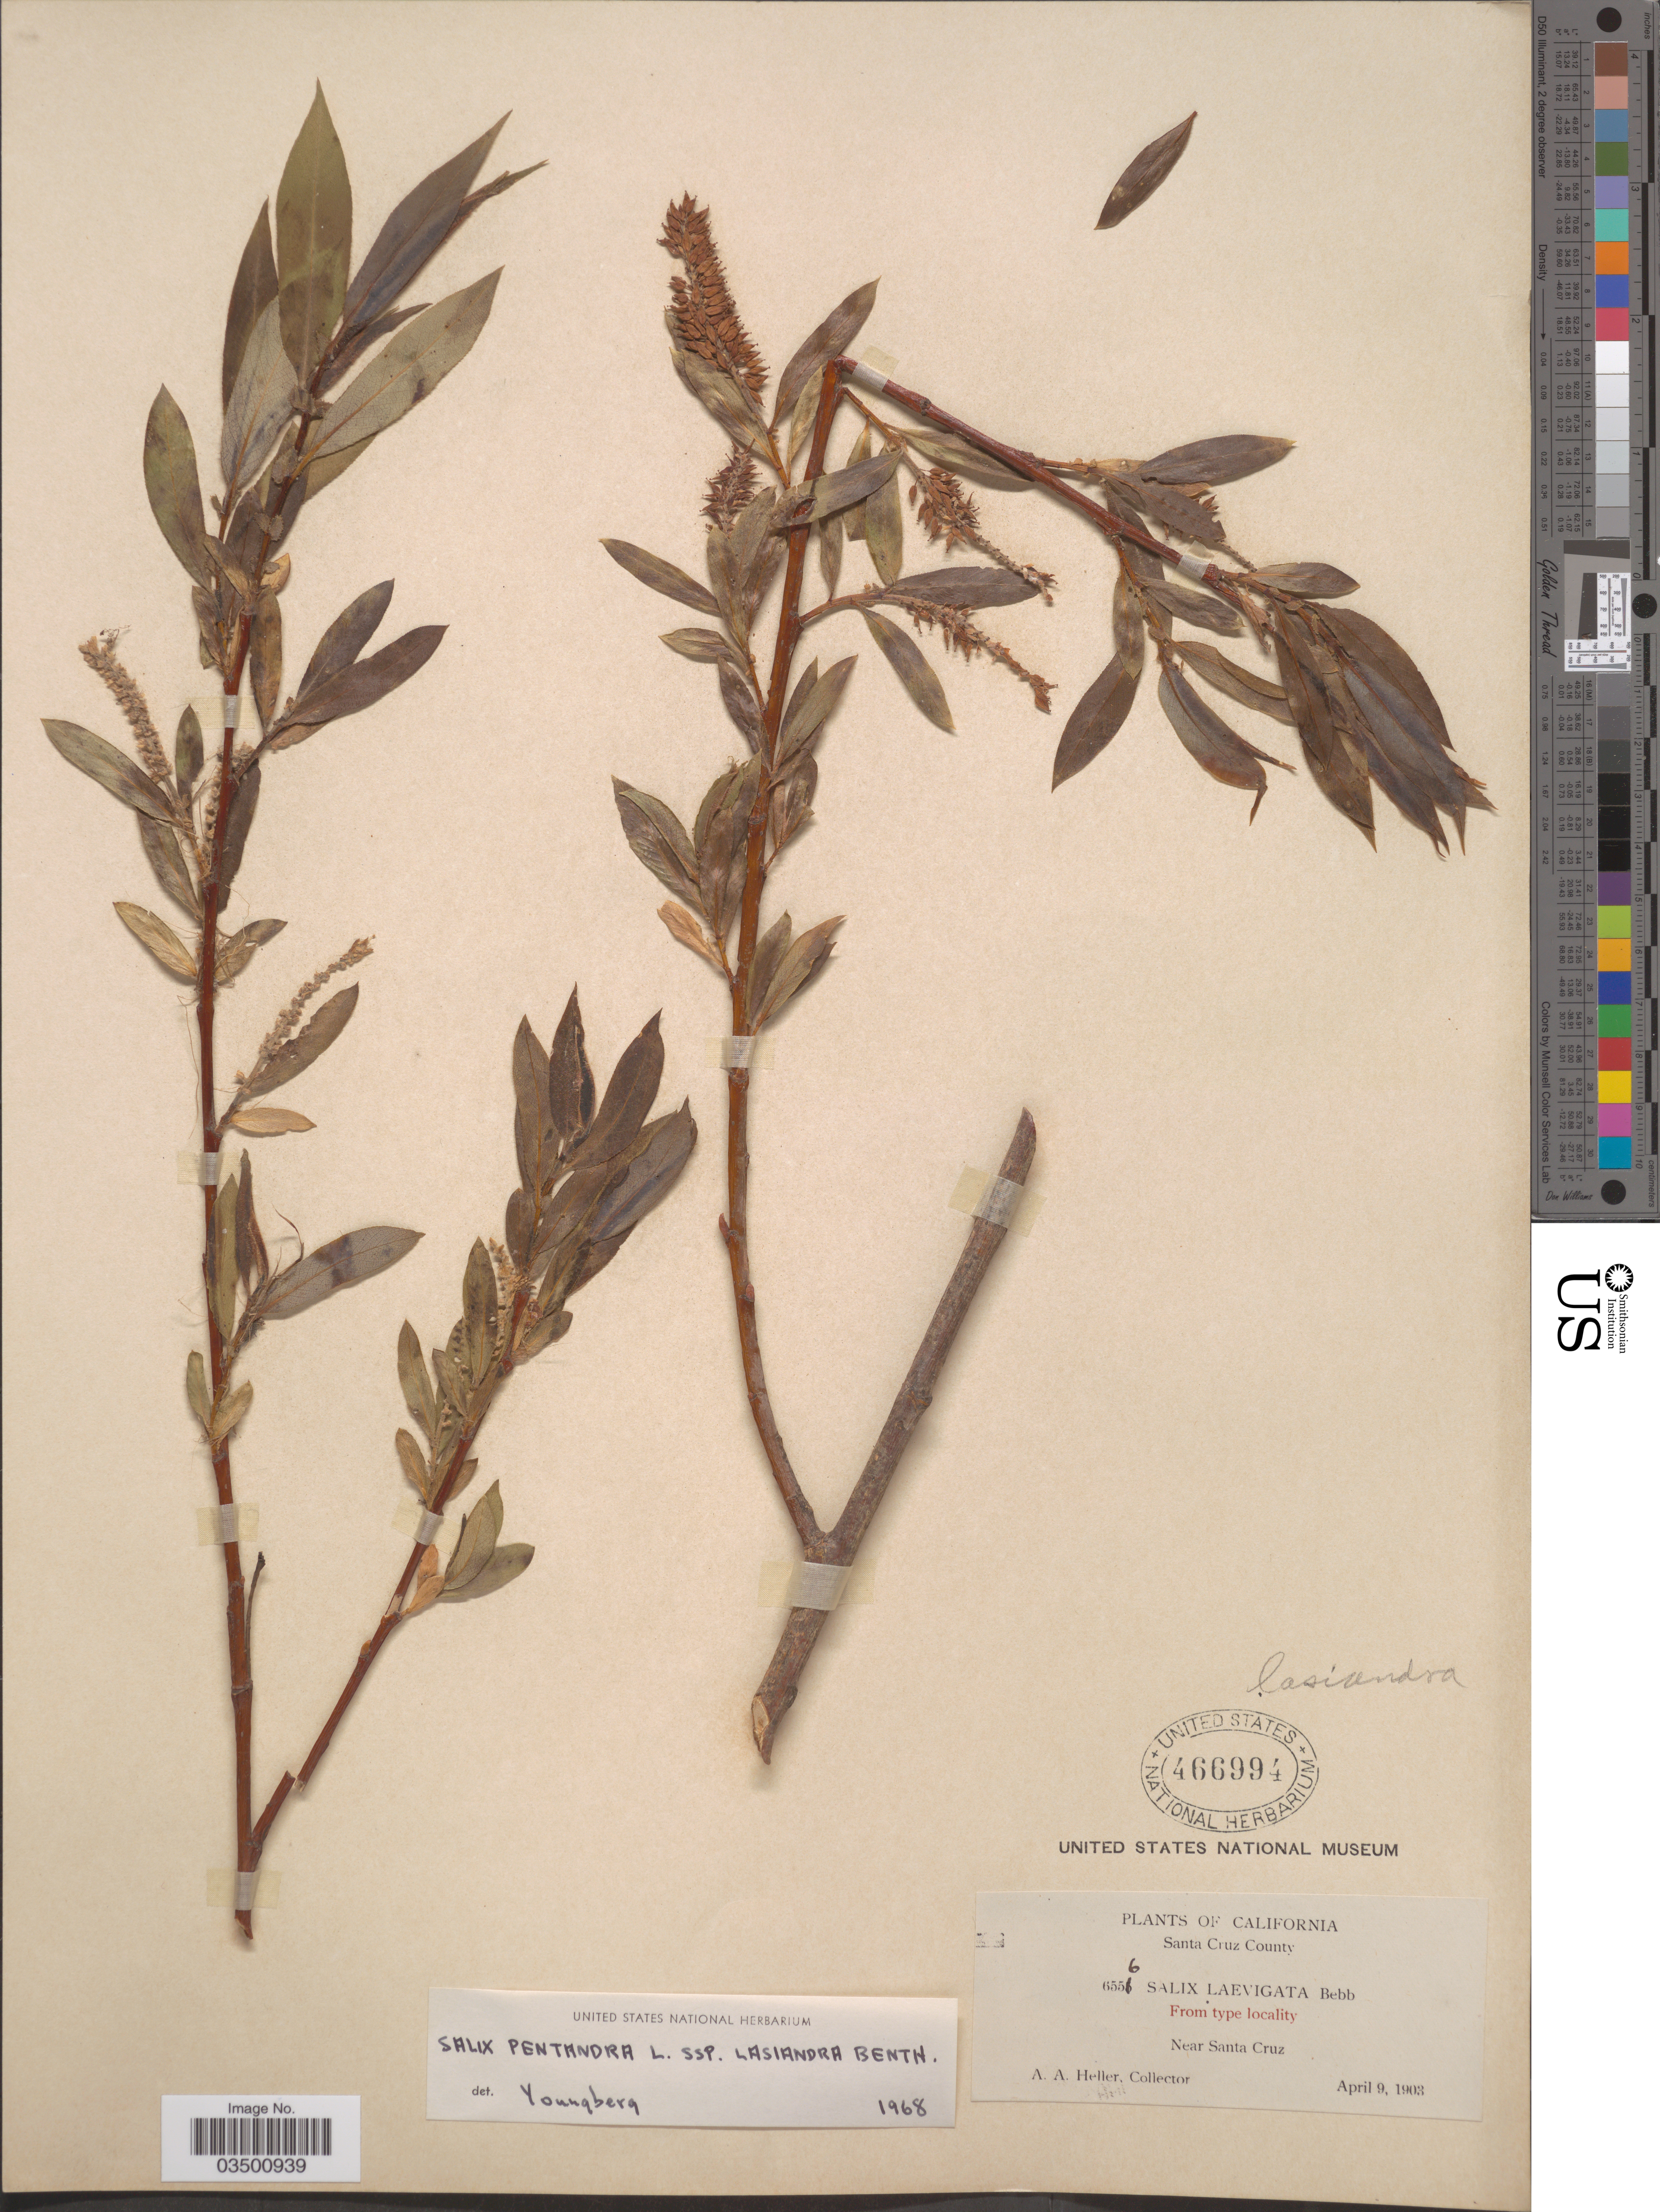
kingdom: Plantae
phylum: Tracheophyta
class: Magnoliopsida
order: Malpighiales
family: Salicaceae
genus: Salix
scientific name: Salix lasiandra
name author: Benth.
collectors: A. A. Heller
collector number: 6556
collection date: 1903-04-09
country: United States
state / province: California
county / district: Santa Cruz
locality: Santa Cruz County. Near Santa Cruz.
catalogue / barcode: US 466994